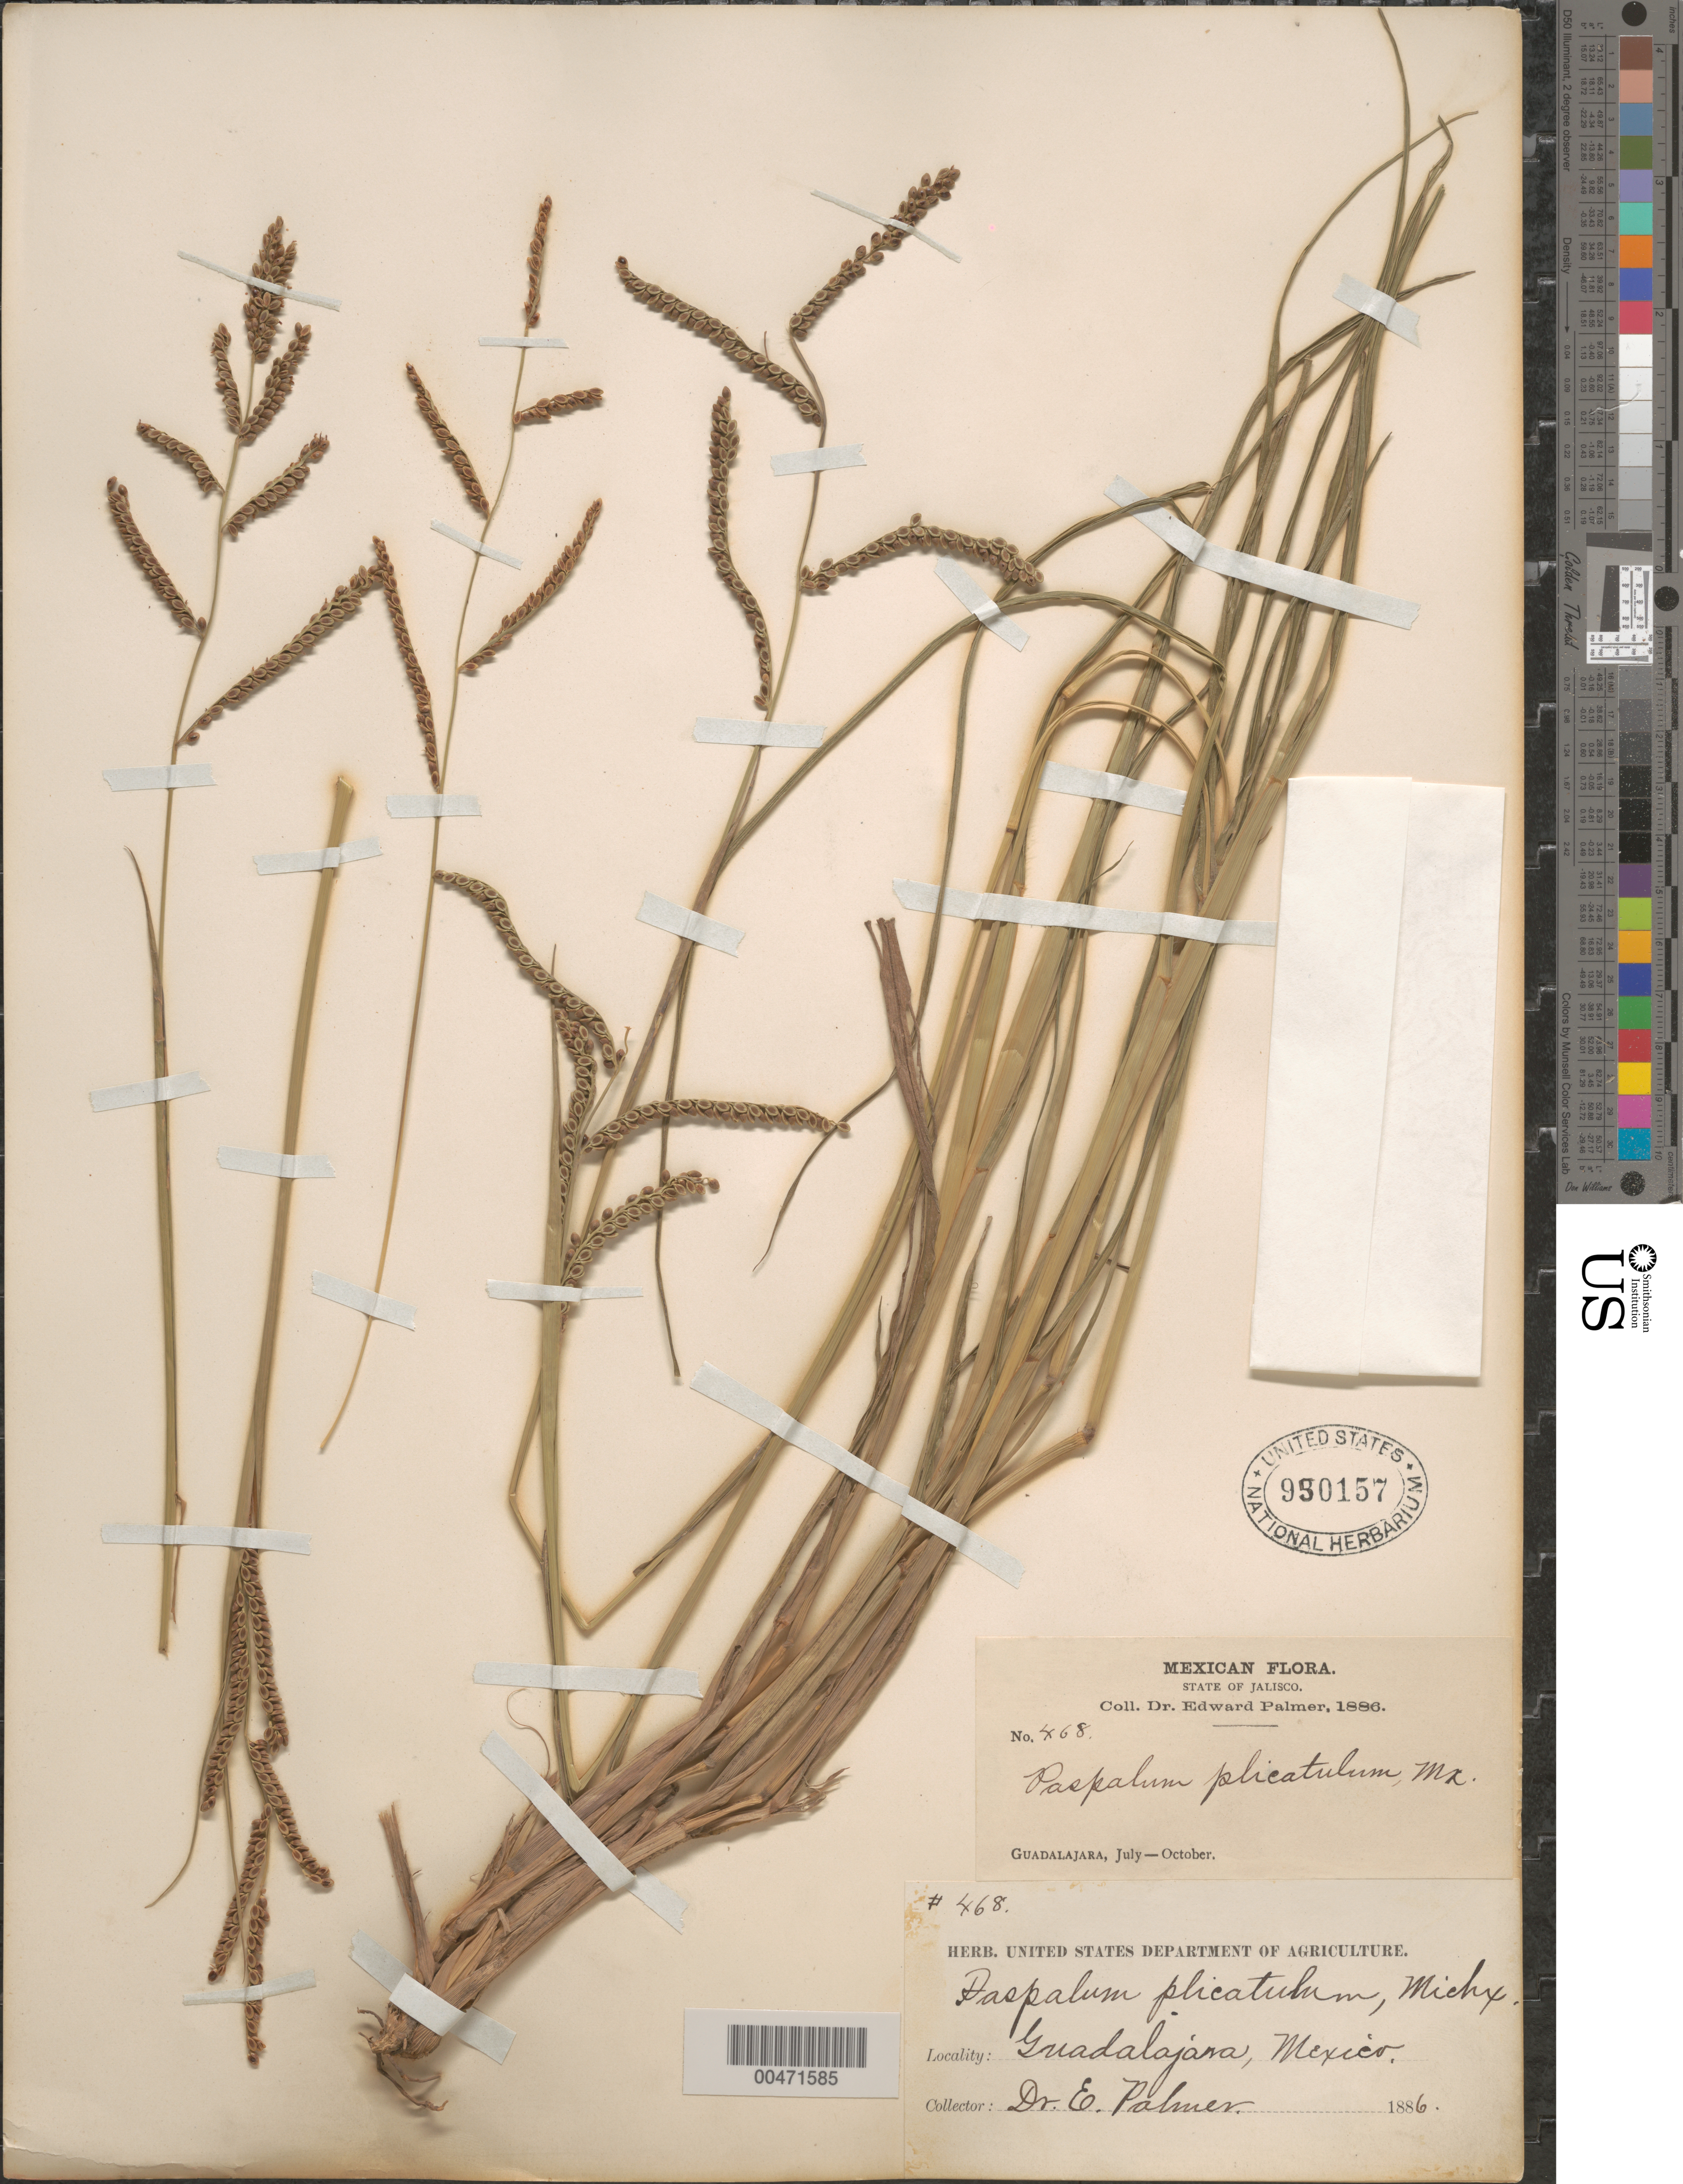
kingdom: Plantae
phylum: Tracheophyta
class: Liliopsida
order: Poales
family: Poaceae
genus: Paspalum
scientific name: Paspalum plicatulum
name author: Michx.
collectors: E. Palmer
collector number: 468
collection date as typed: Jul 1886 to Oct 1886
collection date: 1886-07/1886-10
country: Mexico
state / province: Jalisco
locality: Guadalajara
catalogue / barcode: US 950157